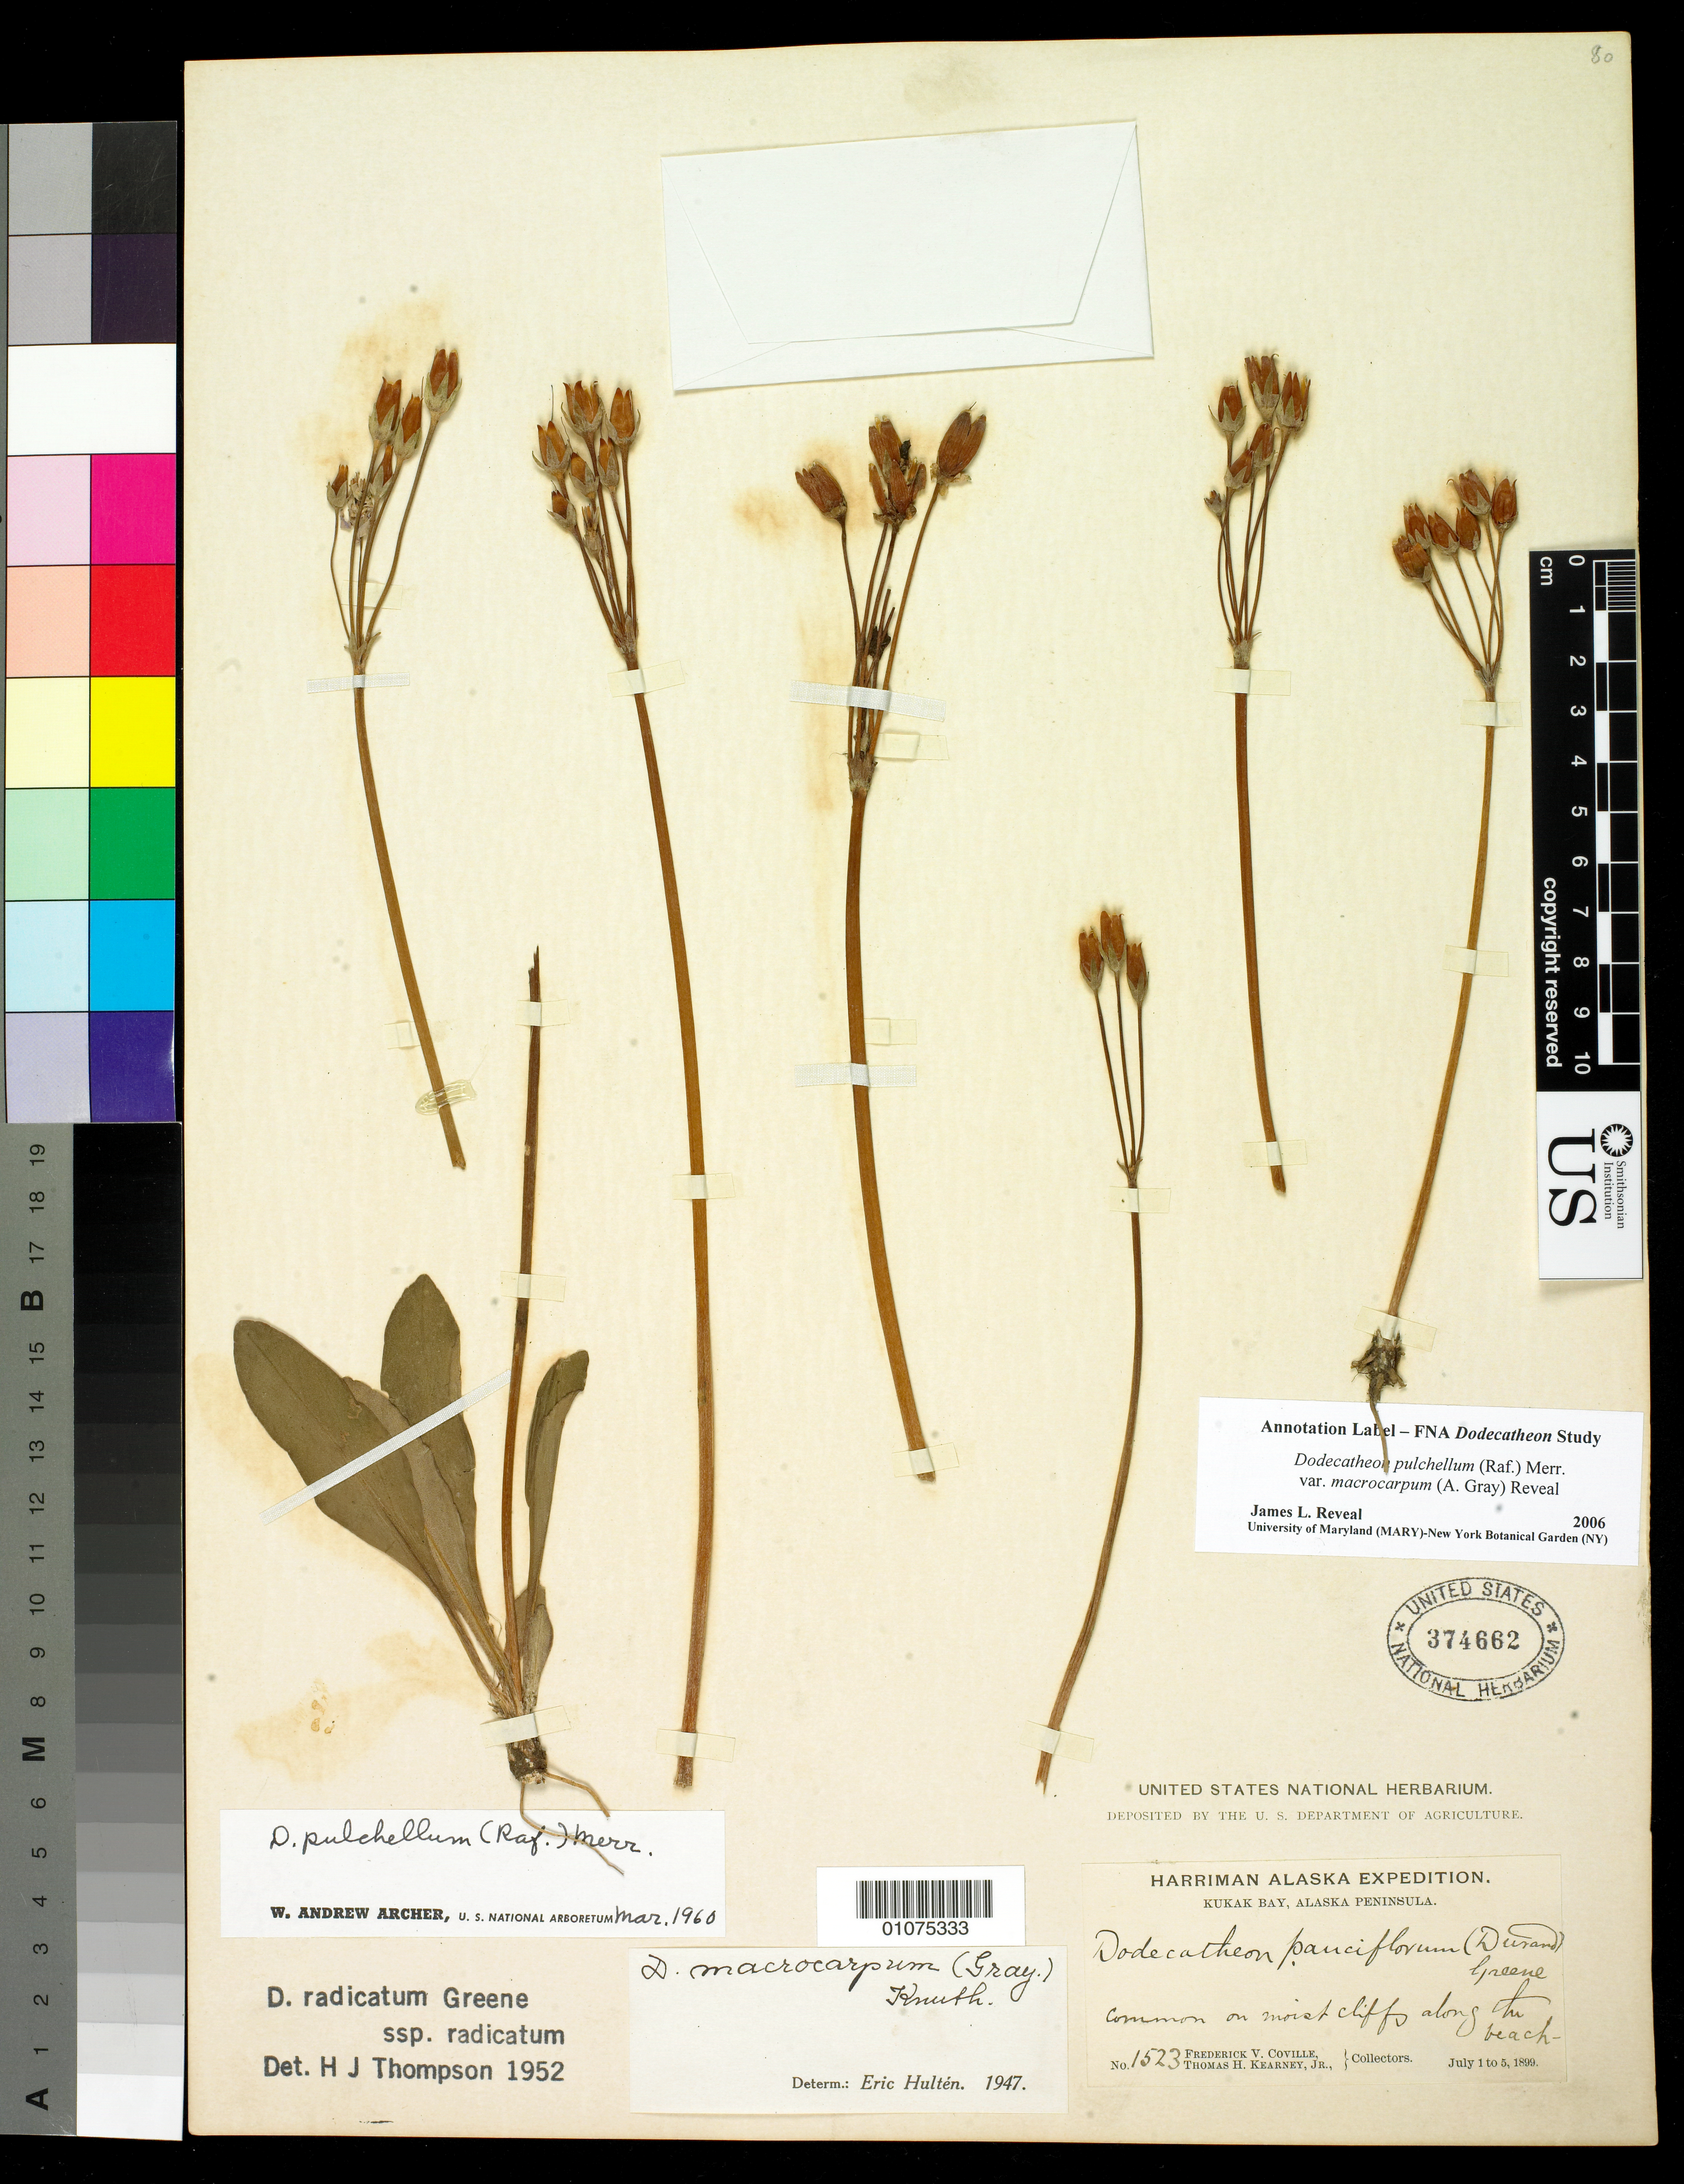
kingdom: Plantae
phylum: Tracheophyta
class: Magnoliopsida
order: Ericales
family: Primulaceae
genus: Dodecatheon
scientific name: Dodecatheon pulchellum var. macrocarpum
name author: (A. Gray) Reveal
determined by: Reveal, J. L.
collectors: F. V. Coville & T. H. Kearney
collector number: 1523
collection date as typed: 1 Jul 1899 to 5 Jul 1899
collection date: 1899-07-01/1899-07-05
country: United States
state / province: Alaska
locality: Kukak Bay, Alaska Peninsula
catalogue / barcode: US 374662